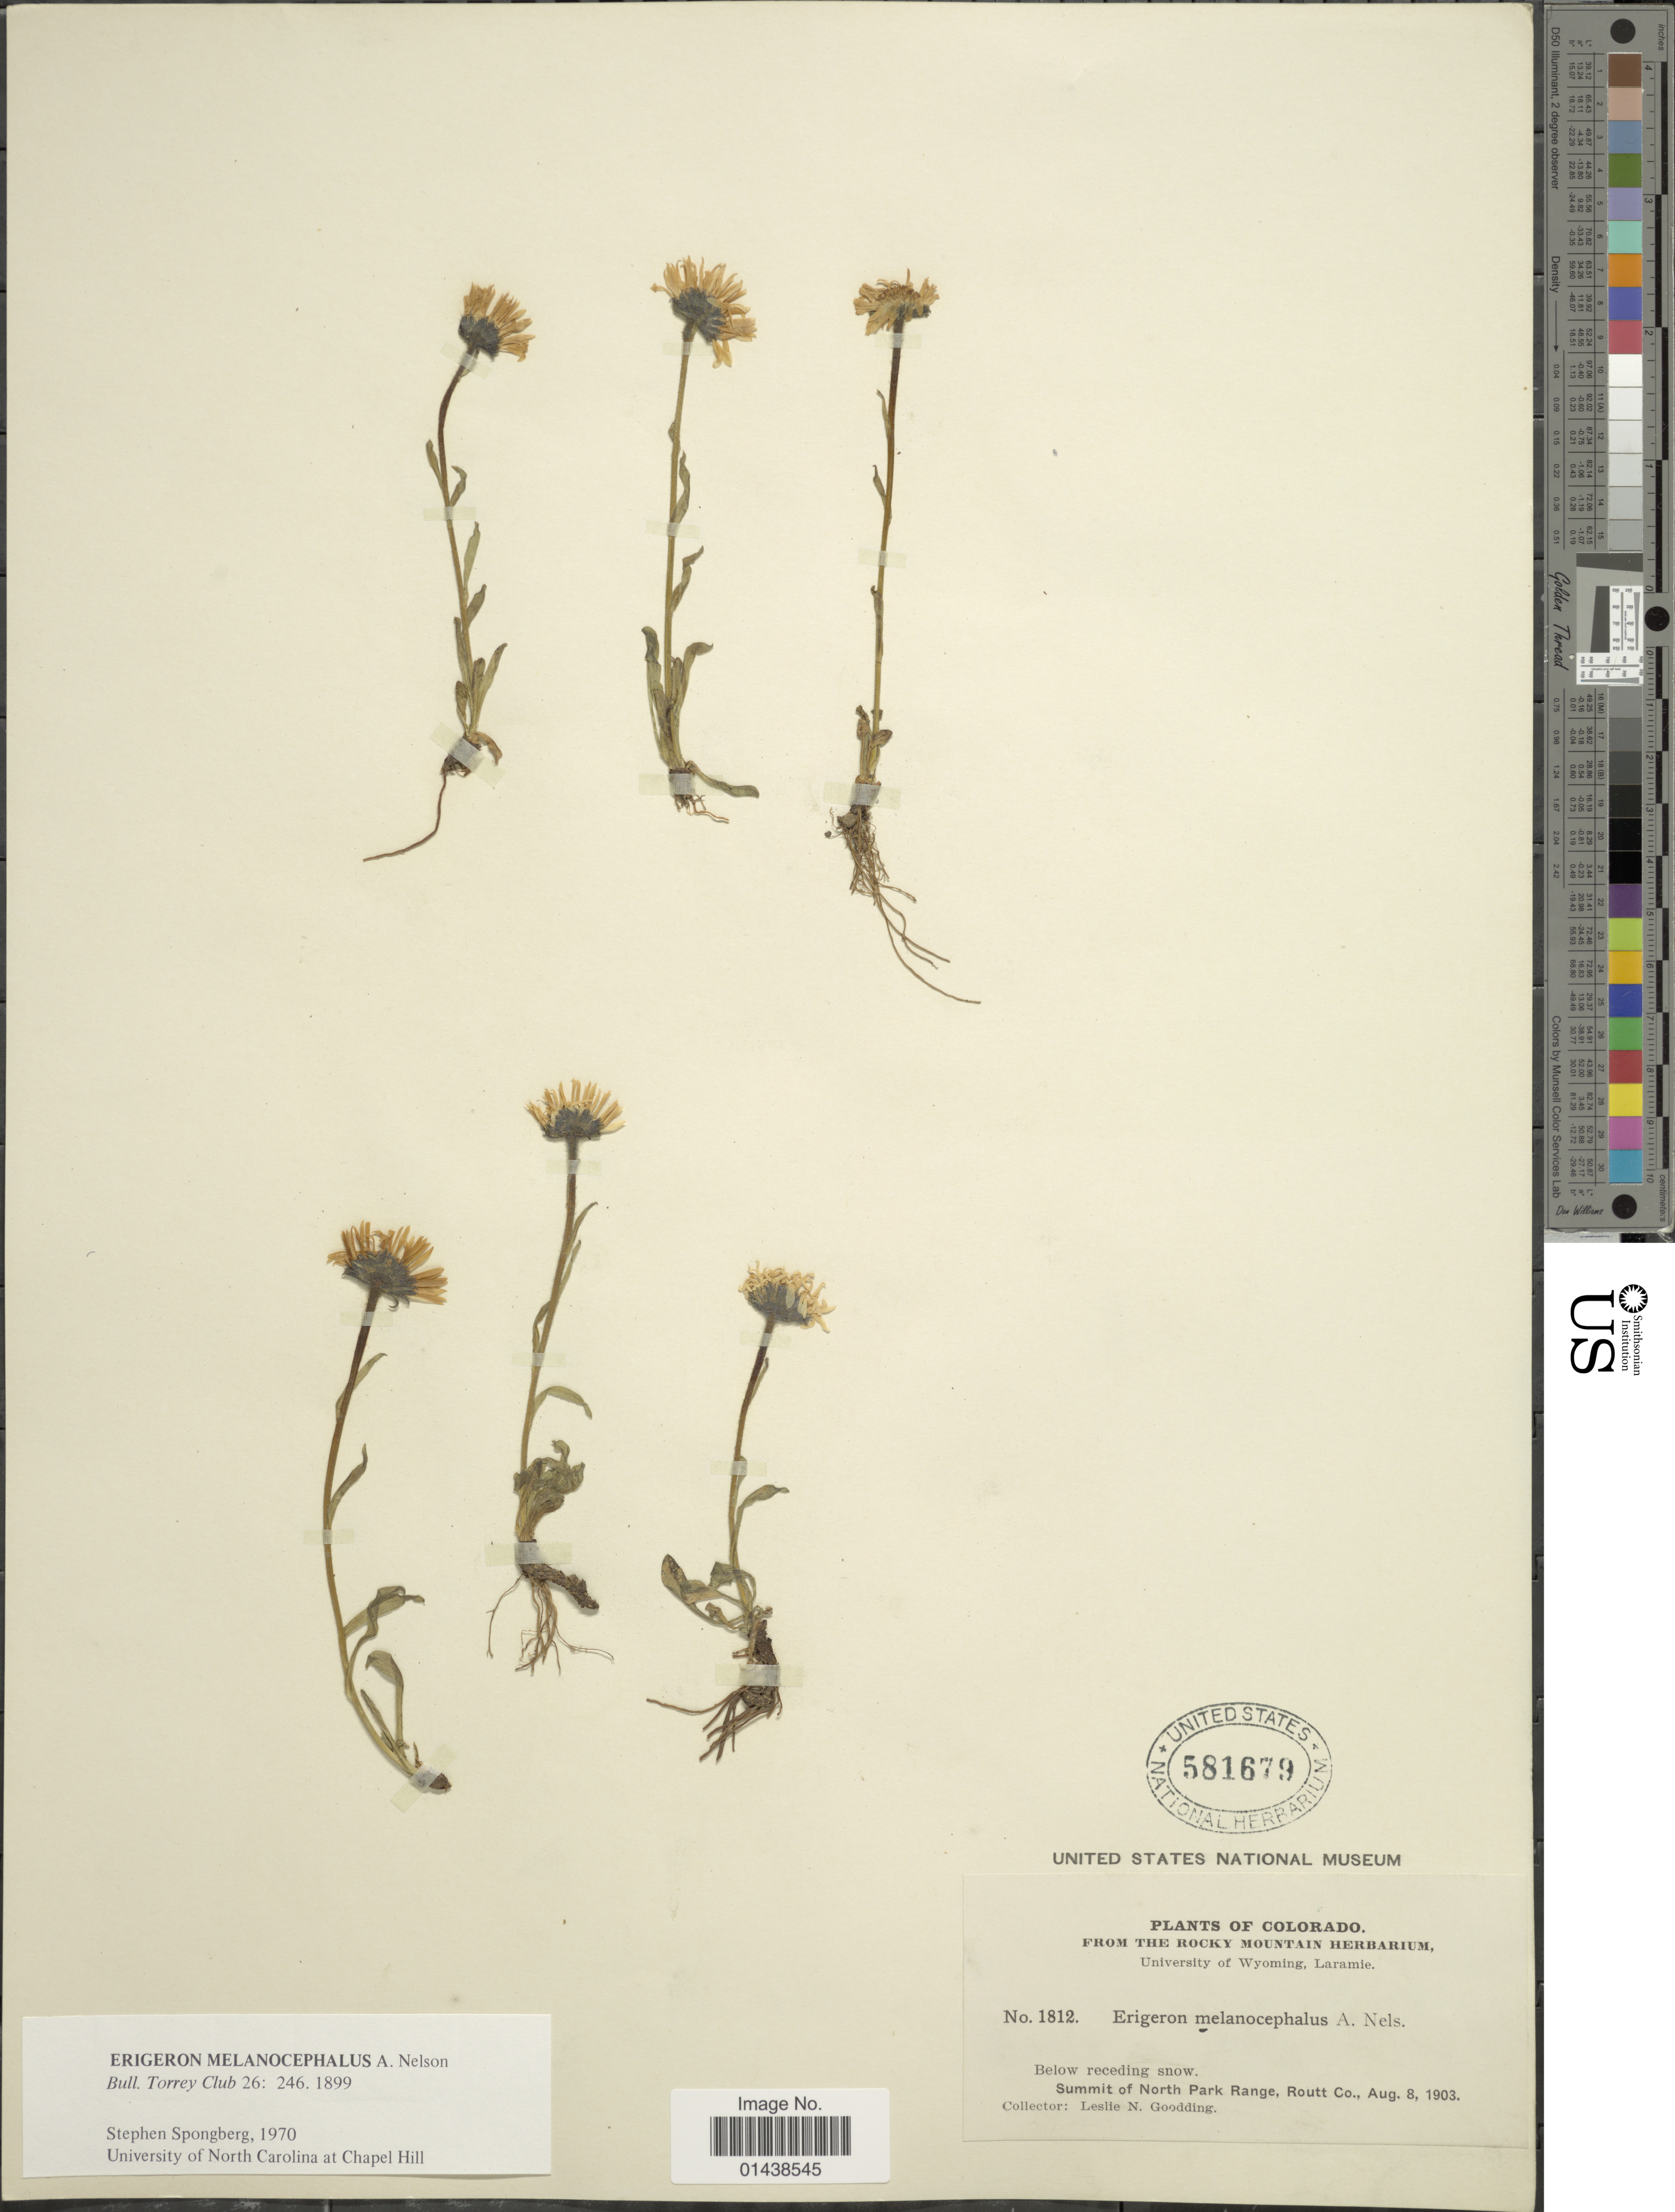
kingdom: Plantae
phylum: Tracheophyta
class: Magnoliopsida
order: Asterales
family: Asteraceae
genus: Erigeron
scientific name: Erigeron melanocephalus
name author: (A. Nelson) A. Nelson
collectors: L. N. Goodding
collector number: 1812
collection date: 1903-08-08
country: United States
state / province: Colorado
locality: Summit of North Park Range, Routt Co.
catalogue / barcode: US 581679